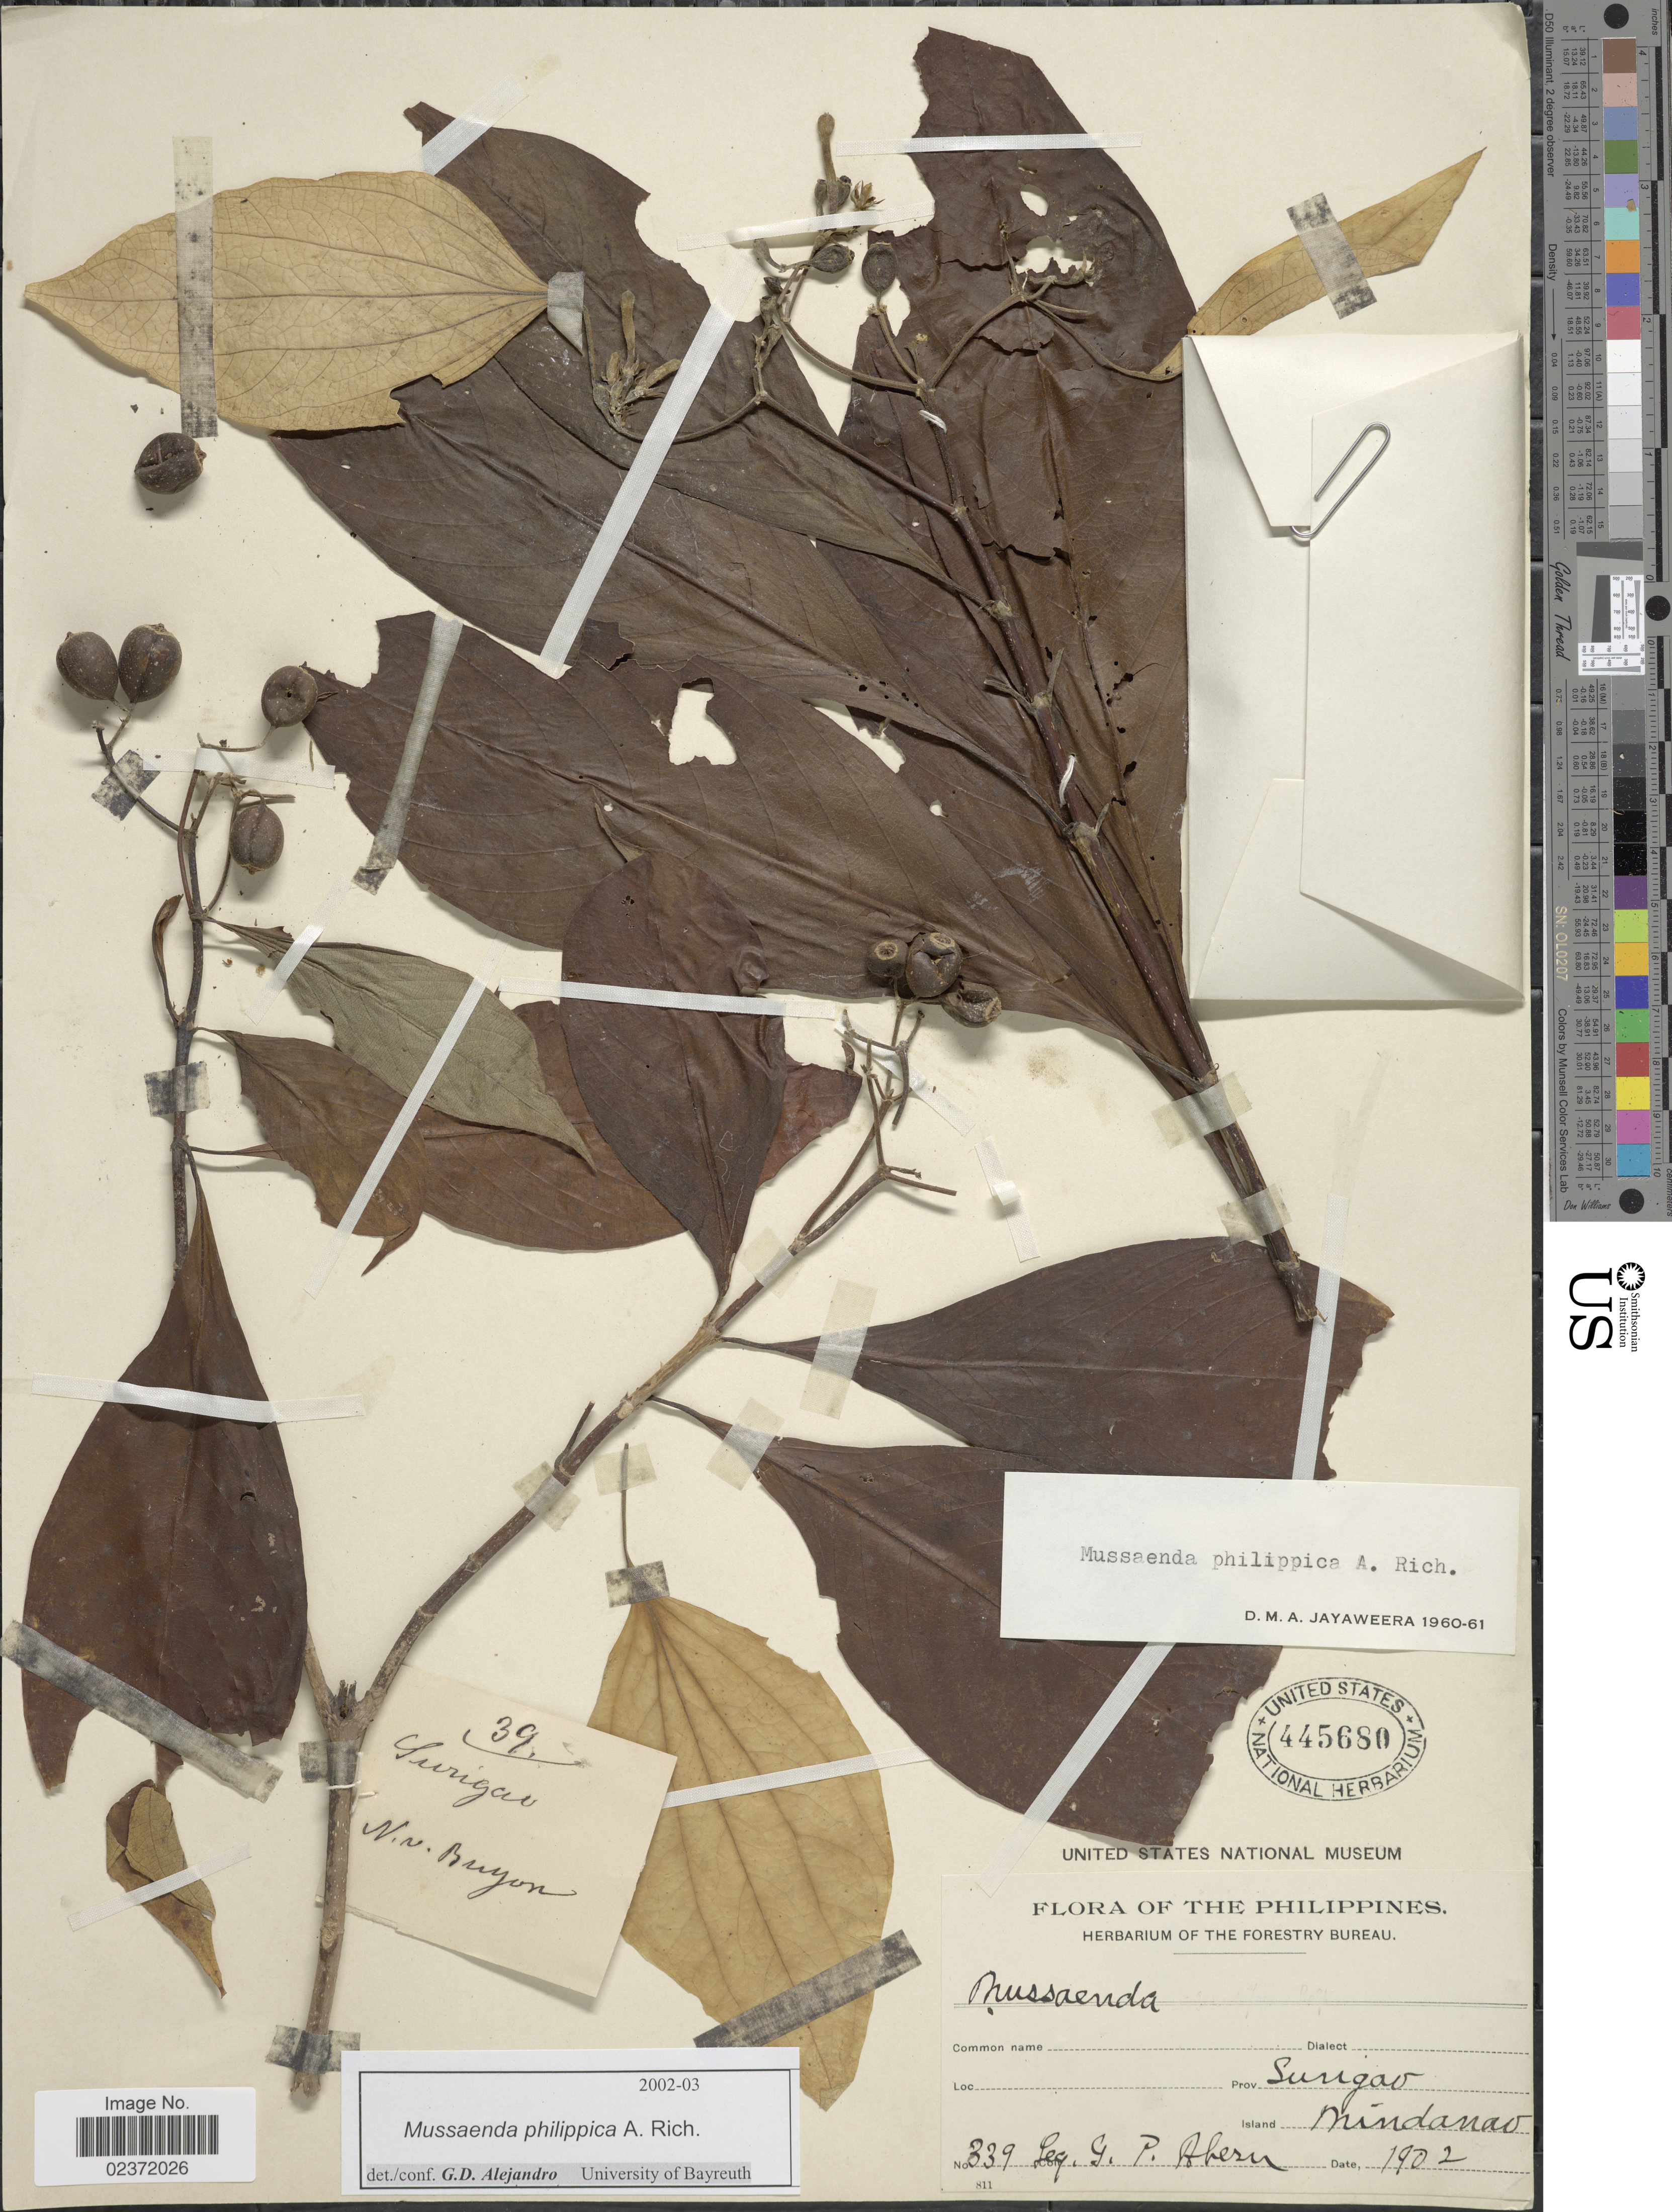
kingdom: Plantae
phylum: Tracheophyta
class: Magnoliopsida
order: Gentianales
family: Rubiaceae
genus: Mussaenda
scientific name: Mussaenda philippica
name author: A. Rich.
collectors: G. Ahern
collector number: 339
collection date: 1902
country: Philippines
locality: Surigao, Mindanao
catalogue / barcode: US 445680